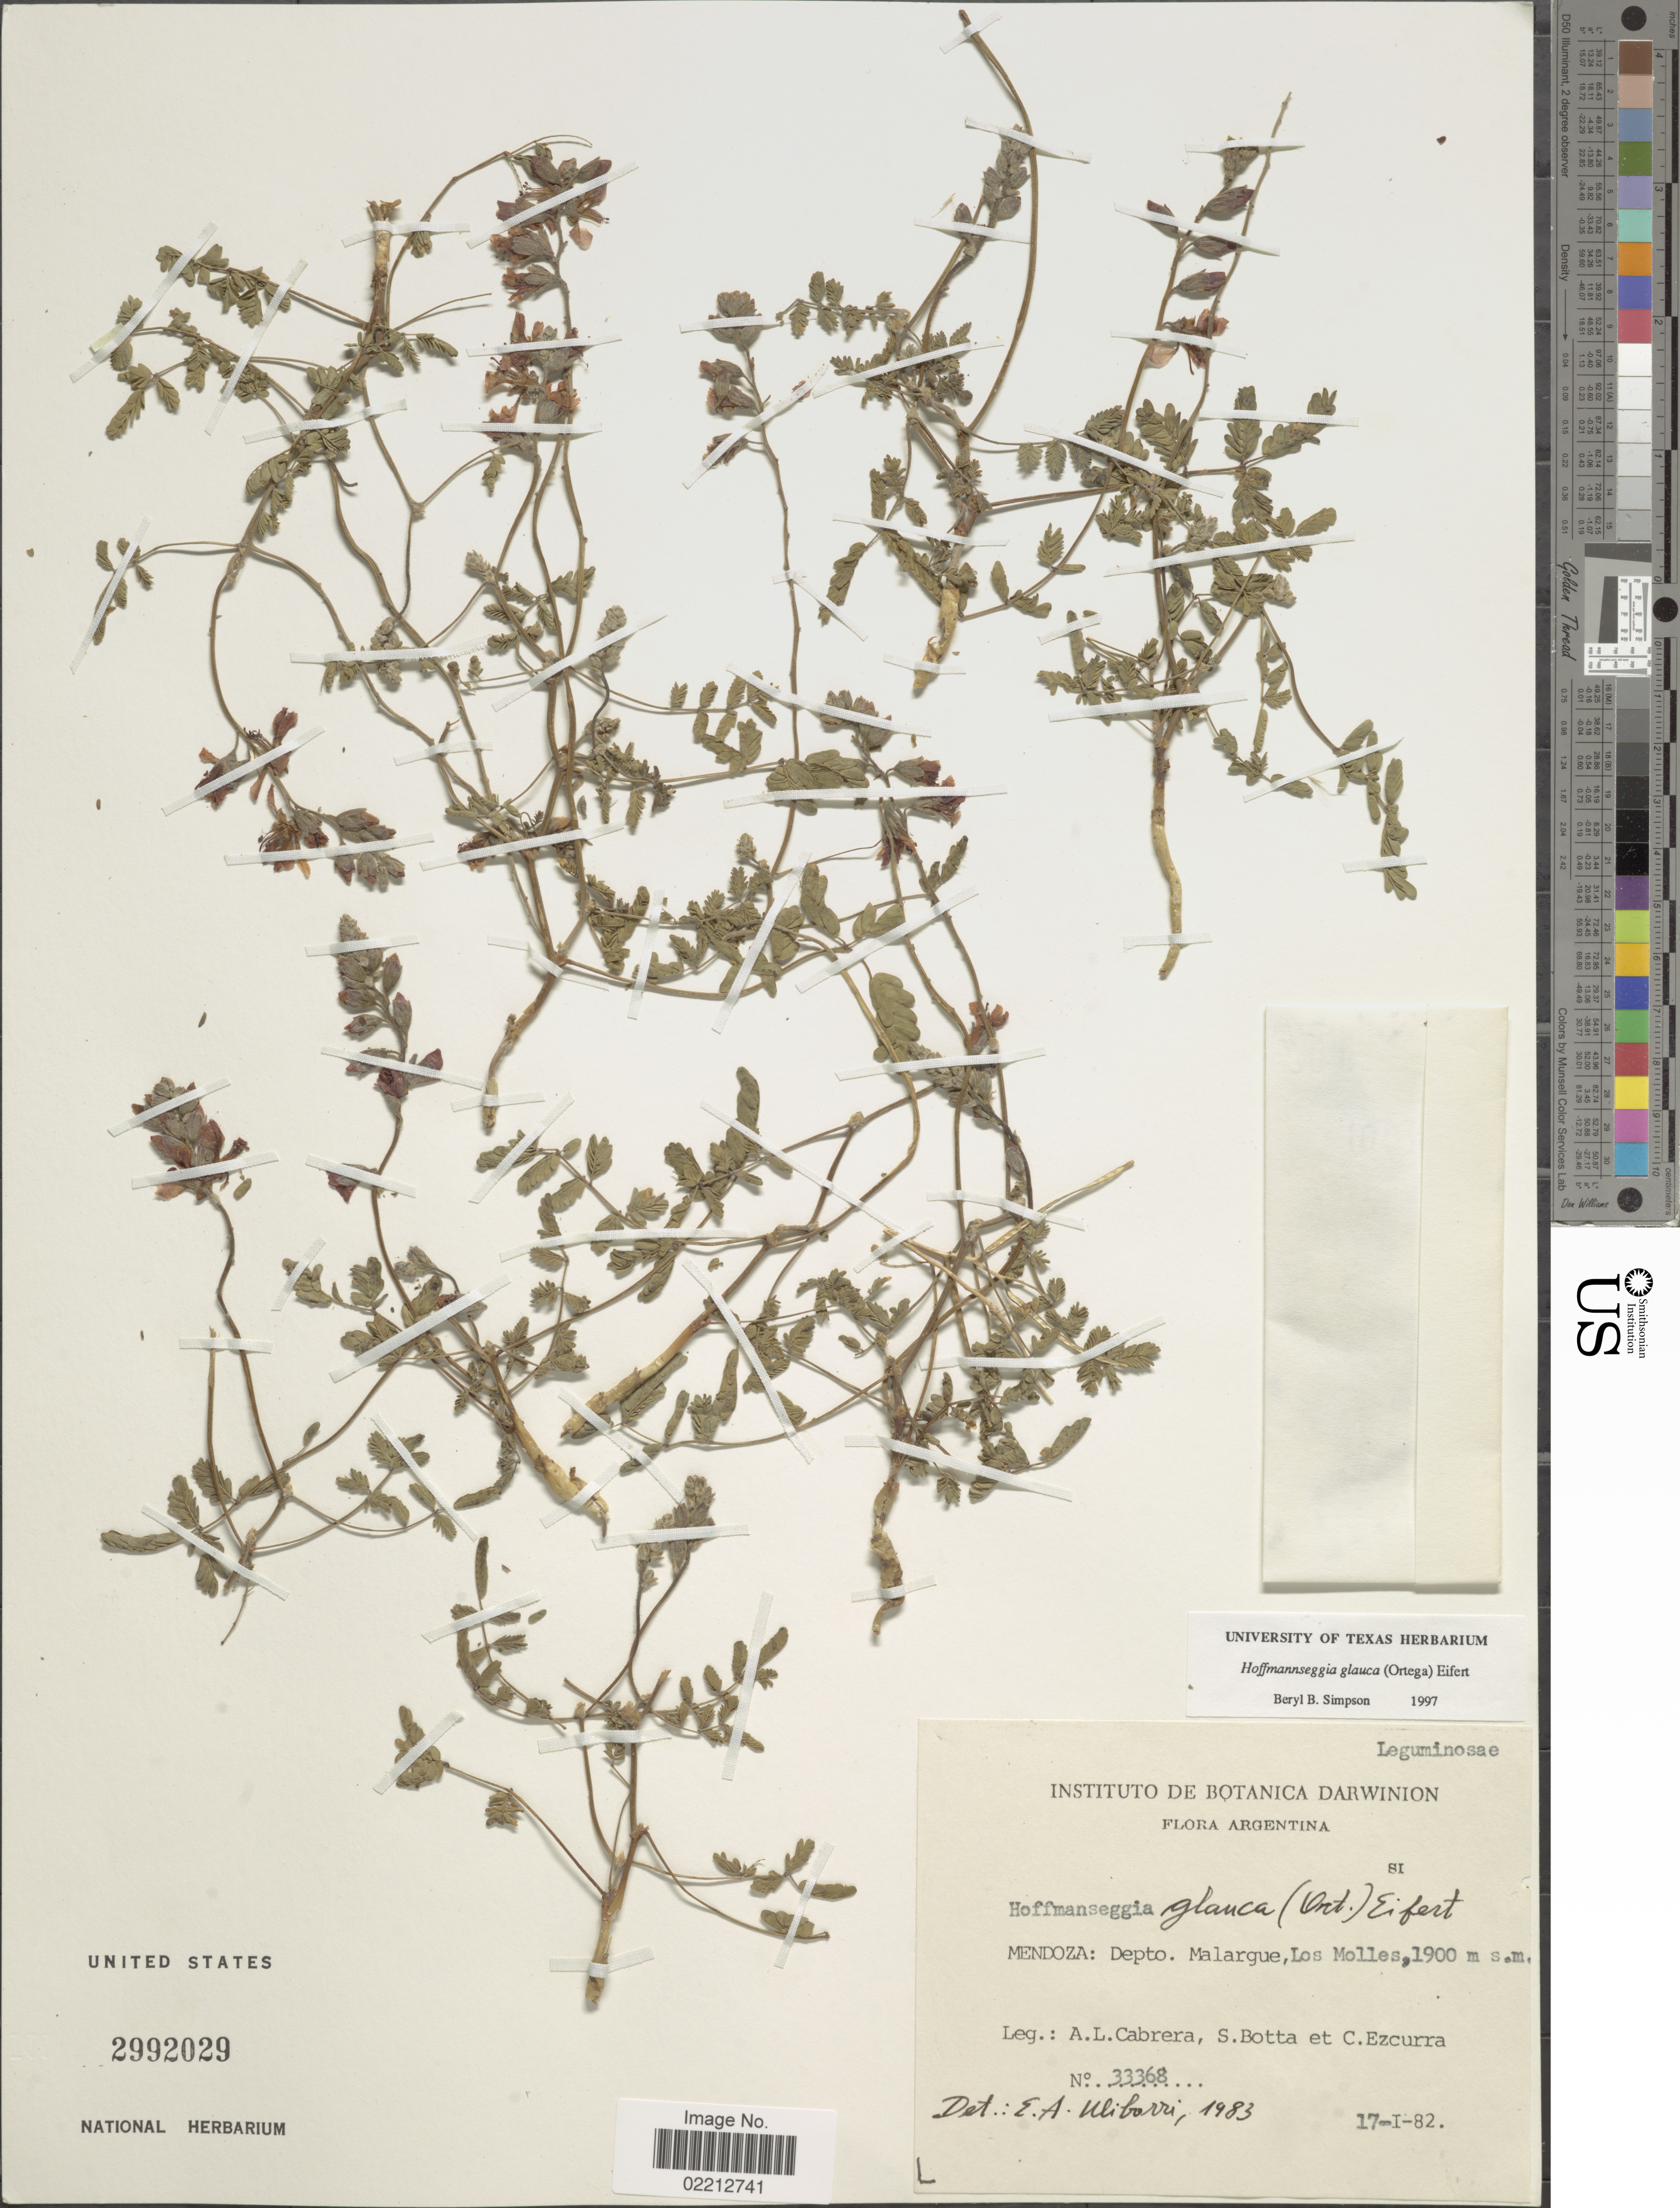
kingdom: Plantae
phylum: Tracheophyta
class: Magnoliopsida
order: Fabales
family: Fabaceae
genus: Hoffmannseggia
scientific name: Hoffmannseggia glauca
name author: (Ortega) Eifert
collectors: A. L. Cabrera, S. Botta & C. Ezcurra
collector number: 33368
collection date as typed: Transcribed d/m/y: 17/1/82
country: Argentina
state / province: Mendoza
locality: Depto. Malargue, Los Molles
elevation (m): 1900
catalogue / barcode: US 2992029